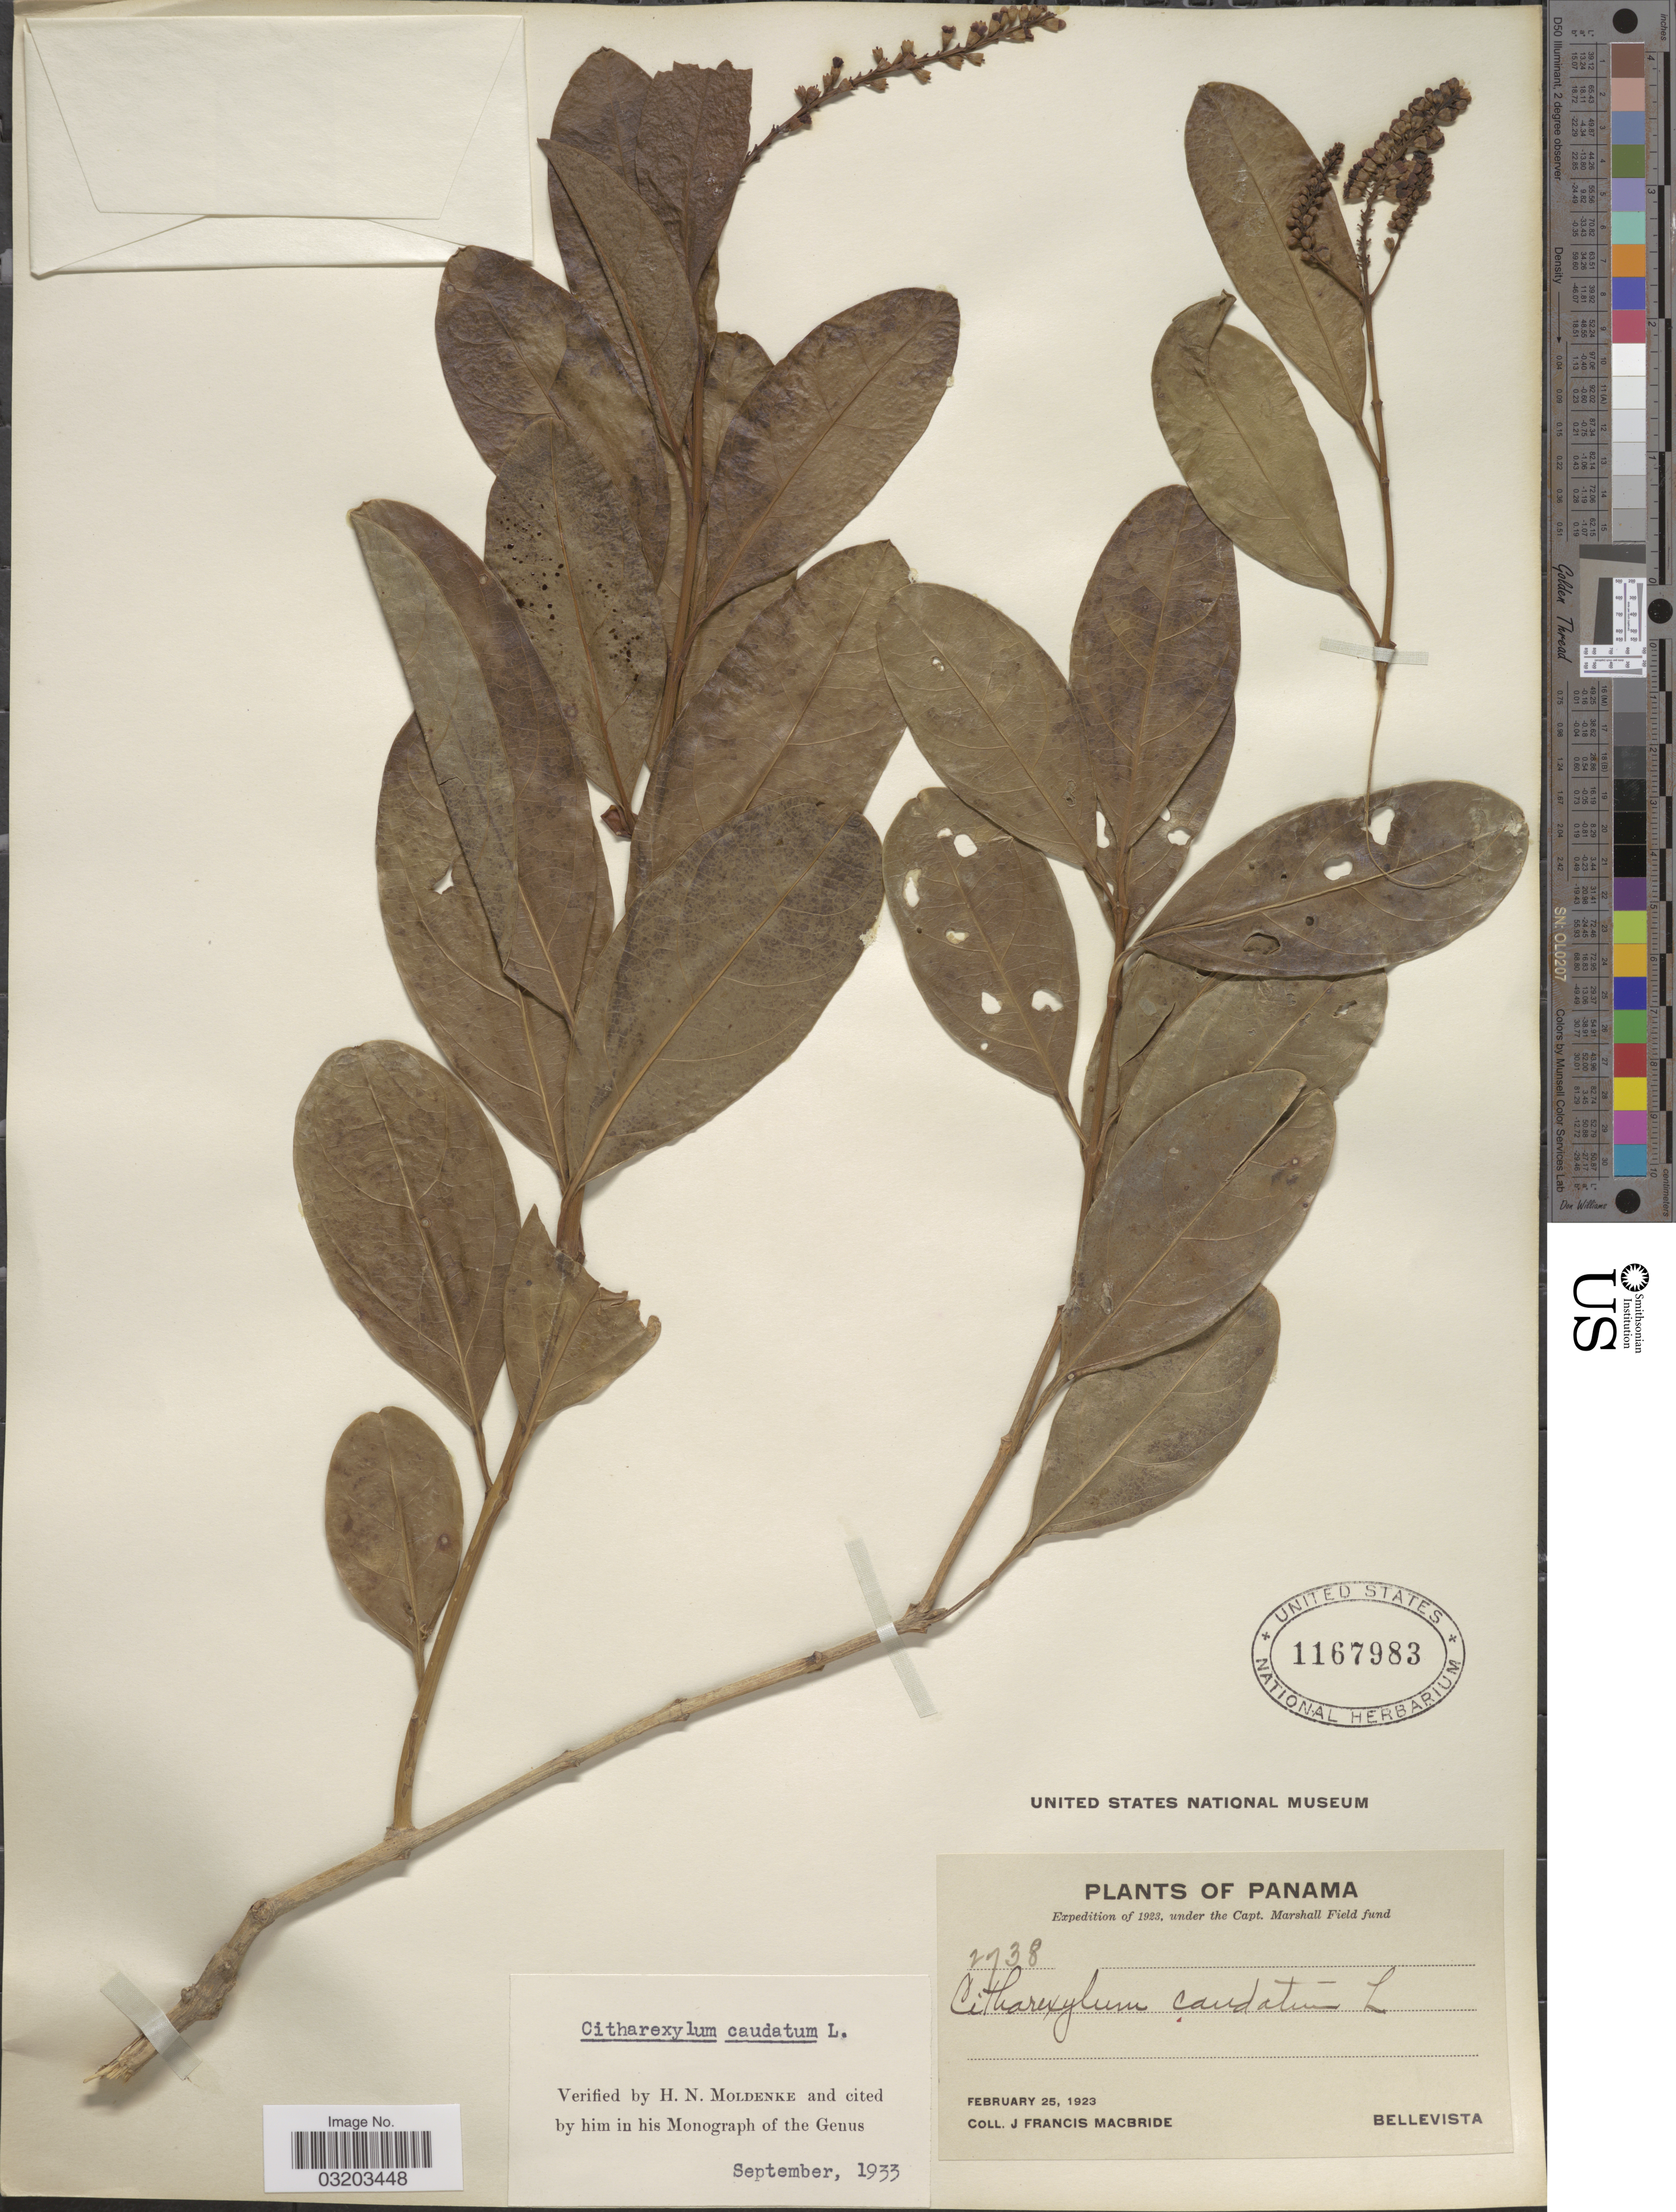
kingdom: Plantae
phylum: Tracheophyta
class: Magnoliopsida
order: Lamiales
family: Verbenaceae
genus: Citharexylum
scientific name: Citharexylum caudatum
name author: L.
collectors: J. F. Macbride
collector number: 2738*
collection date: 1923-02-25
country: Panama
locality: Bellevista.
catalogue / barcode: US 1167983